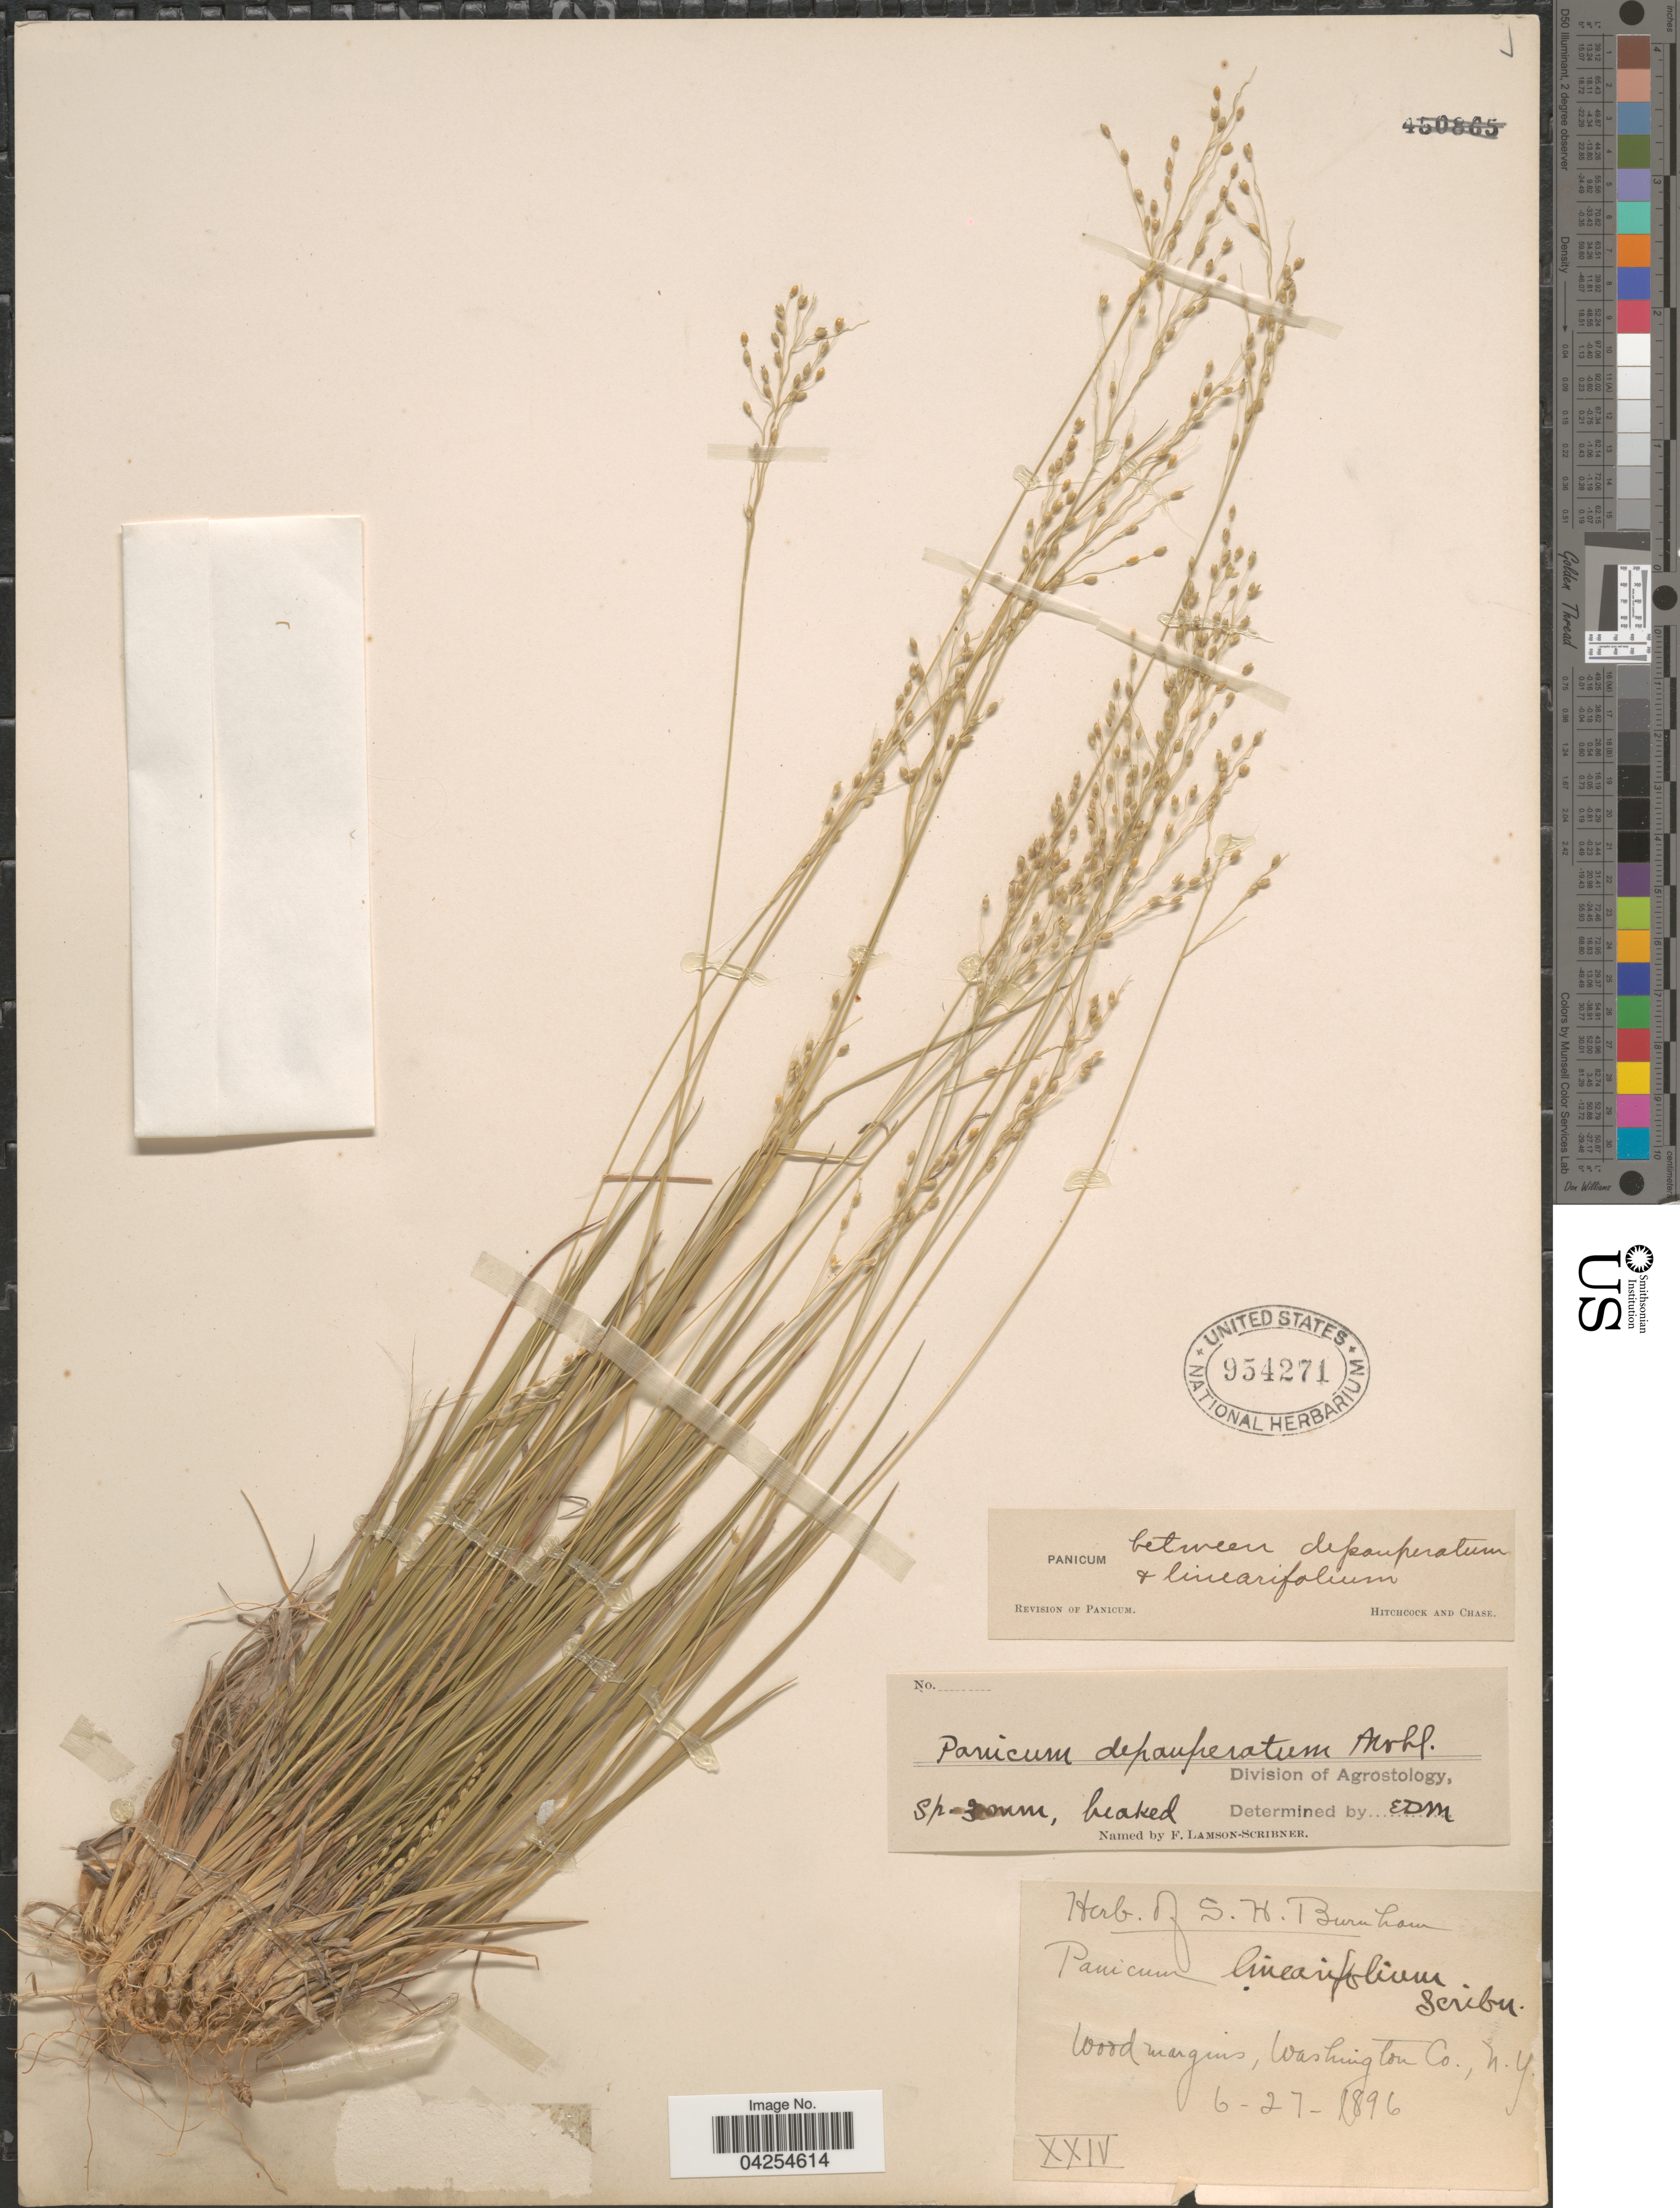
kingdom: Plantae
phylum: Tracheophyta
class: Liliopsida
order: Poales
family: Poaceae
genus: Dichanthelium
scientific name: Dichanthelium depauperatum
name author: (Muhl.) Gould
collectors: ex herb. S.H. Burnham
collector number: XXIV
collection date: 1896-06-27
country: United States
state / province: New York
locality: Wood margins, Washington Co.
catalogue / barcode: US 954271